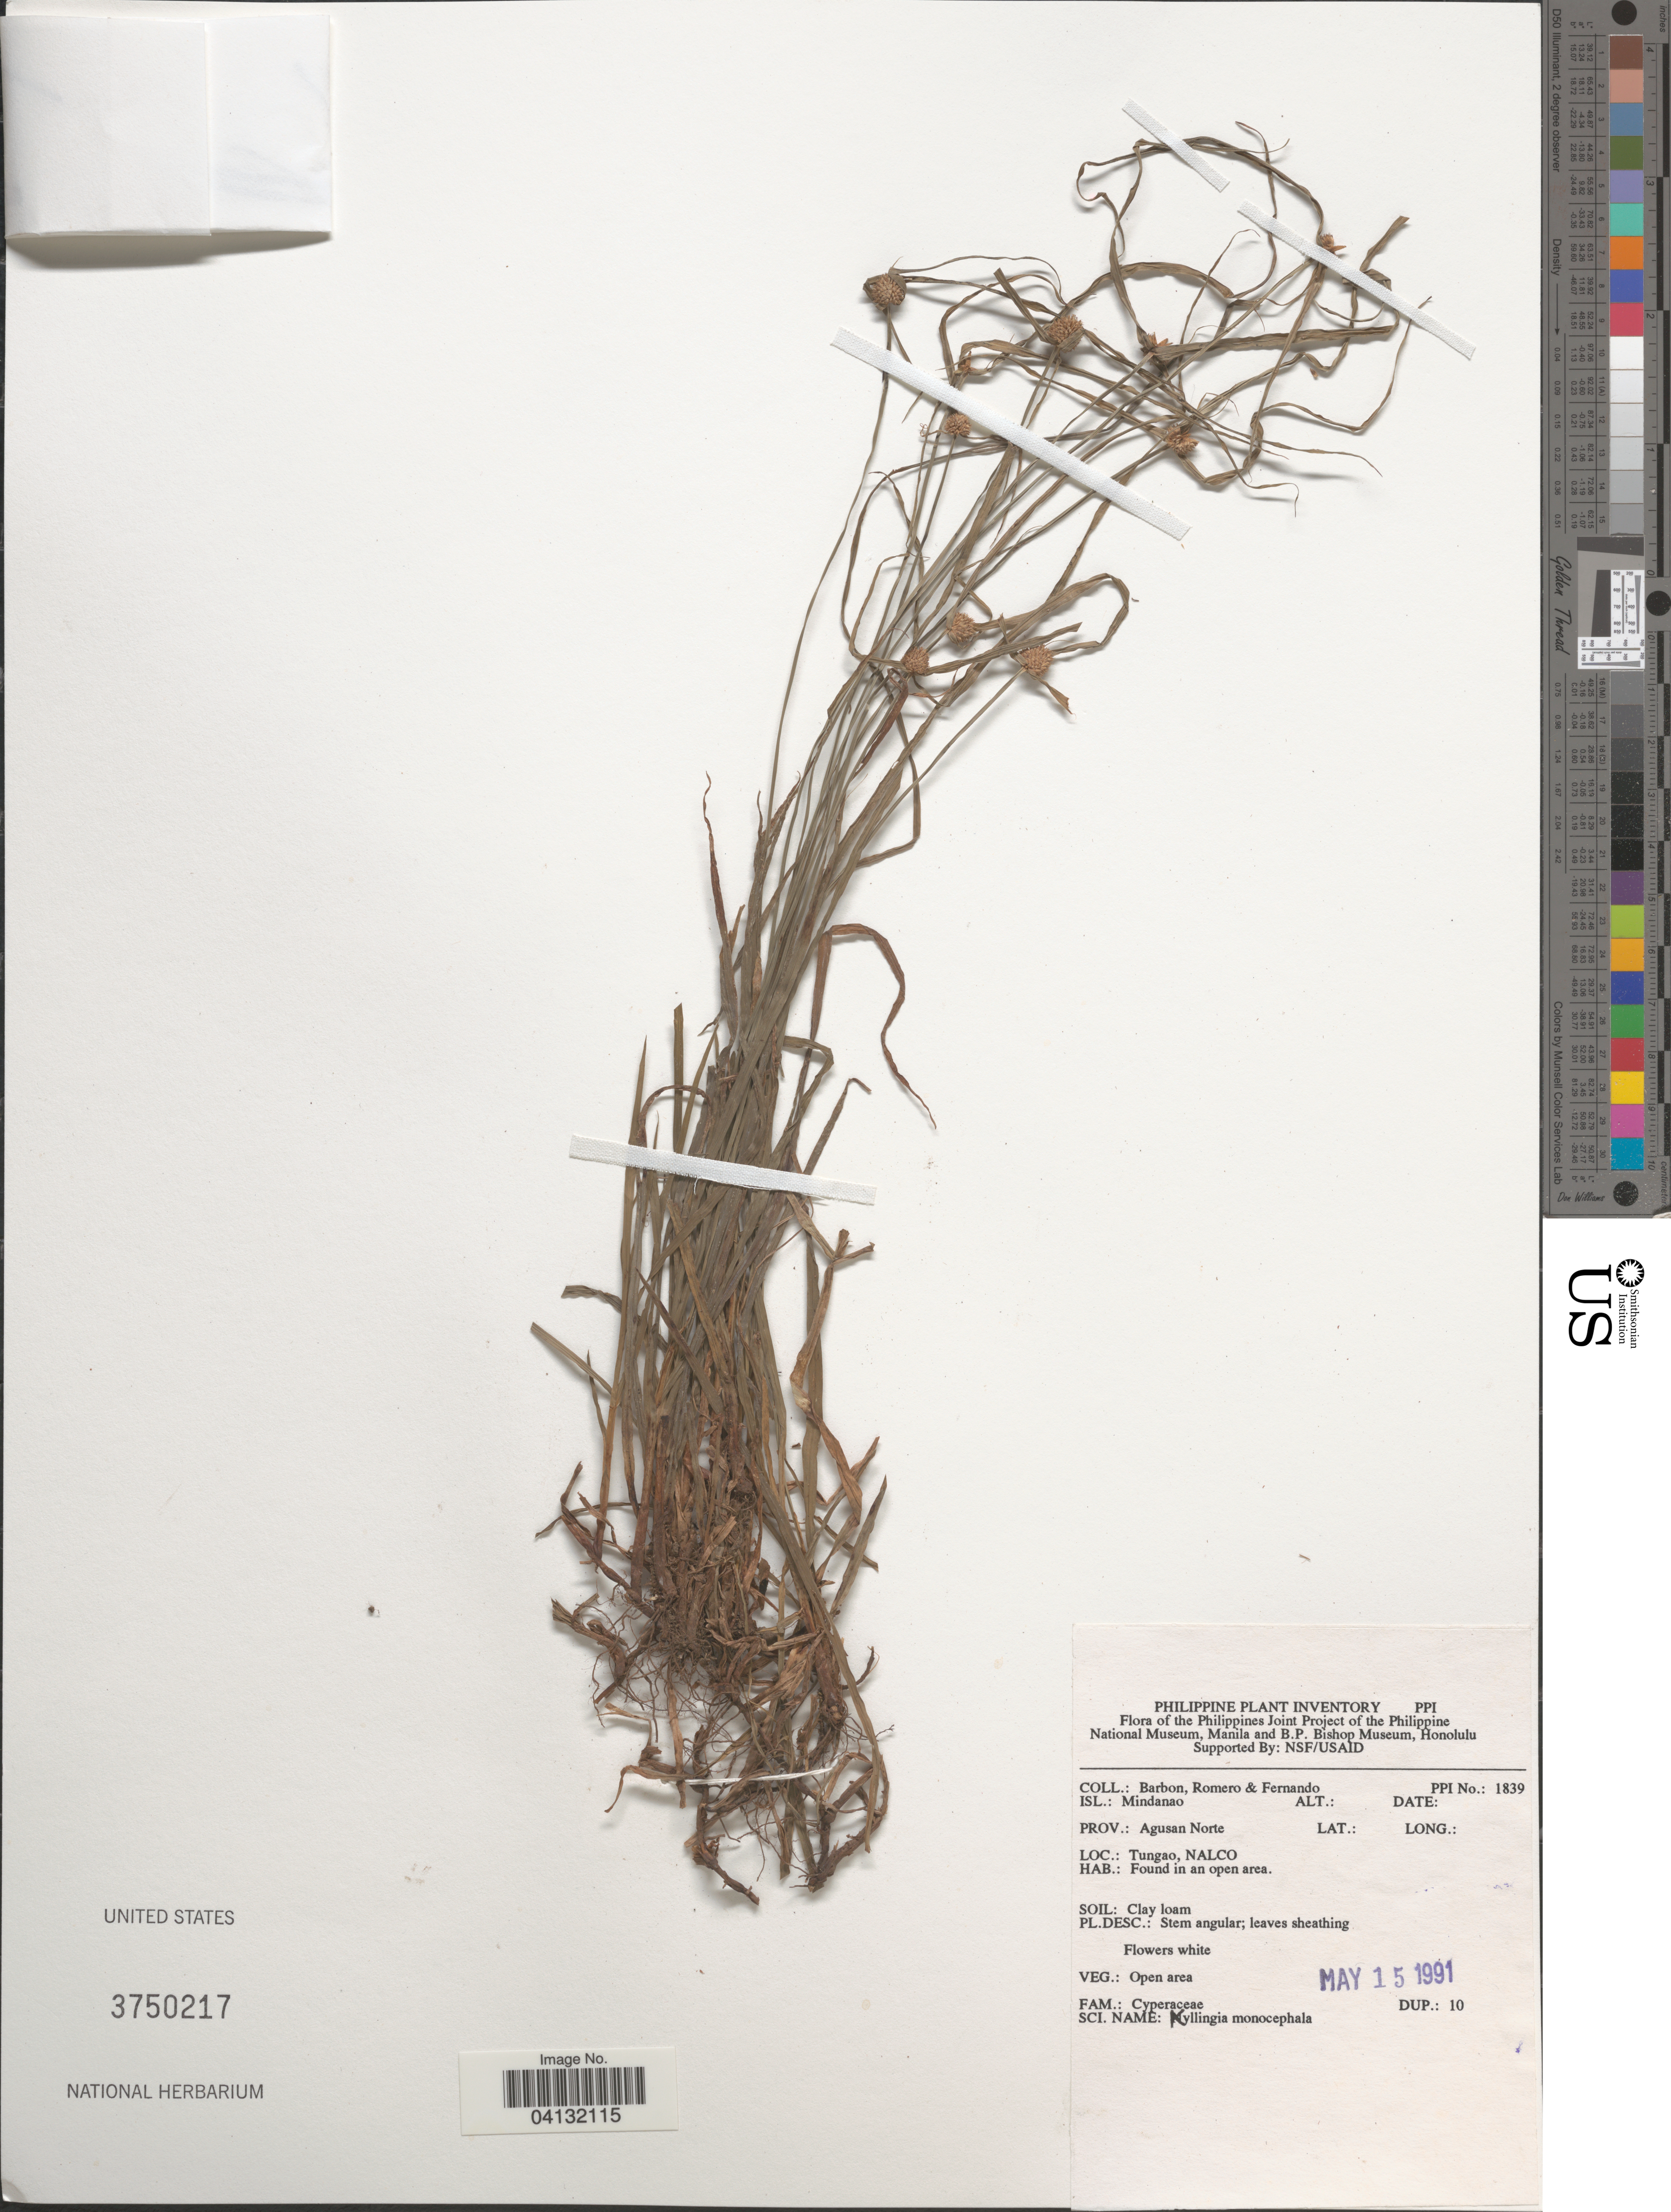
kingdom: Plantae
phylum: Tracheophyta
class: Liliopsida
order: Poales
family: Cyperaceae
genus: Cyperus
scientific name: Cyperus mindorensis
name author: (Steud.) Huygh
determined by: Strong, Mark T., (BOT), Smithsonian Institution - National Museum of Natural History (UNITED STATES)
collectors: Barbon, -. Romero & -- Fernando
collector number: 1839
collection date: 1991-05-15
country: Philippines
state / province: Caraga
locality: Isl.: Mindanao. Prov.: Agusan Norte. Tungao, NALCO.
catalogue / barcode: US 3750217